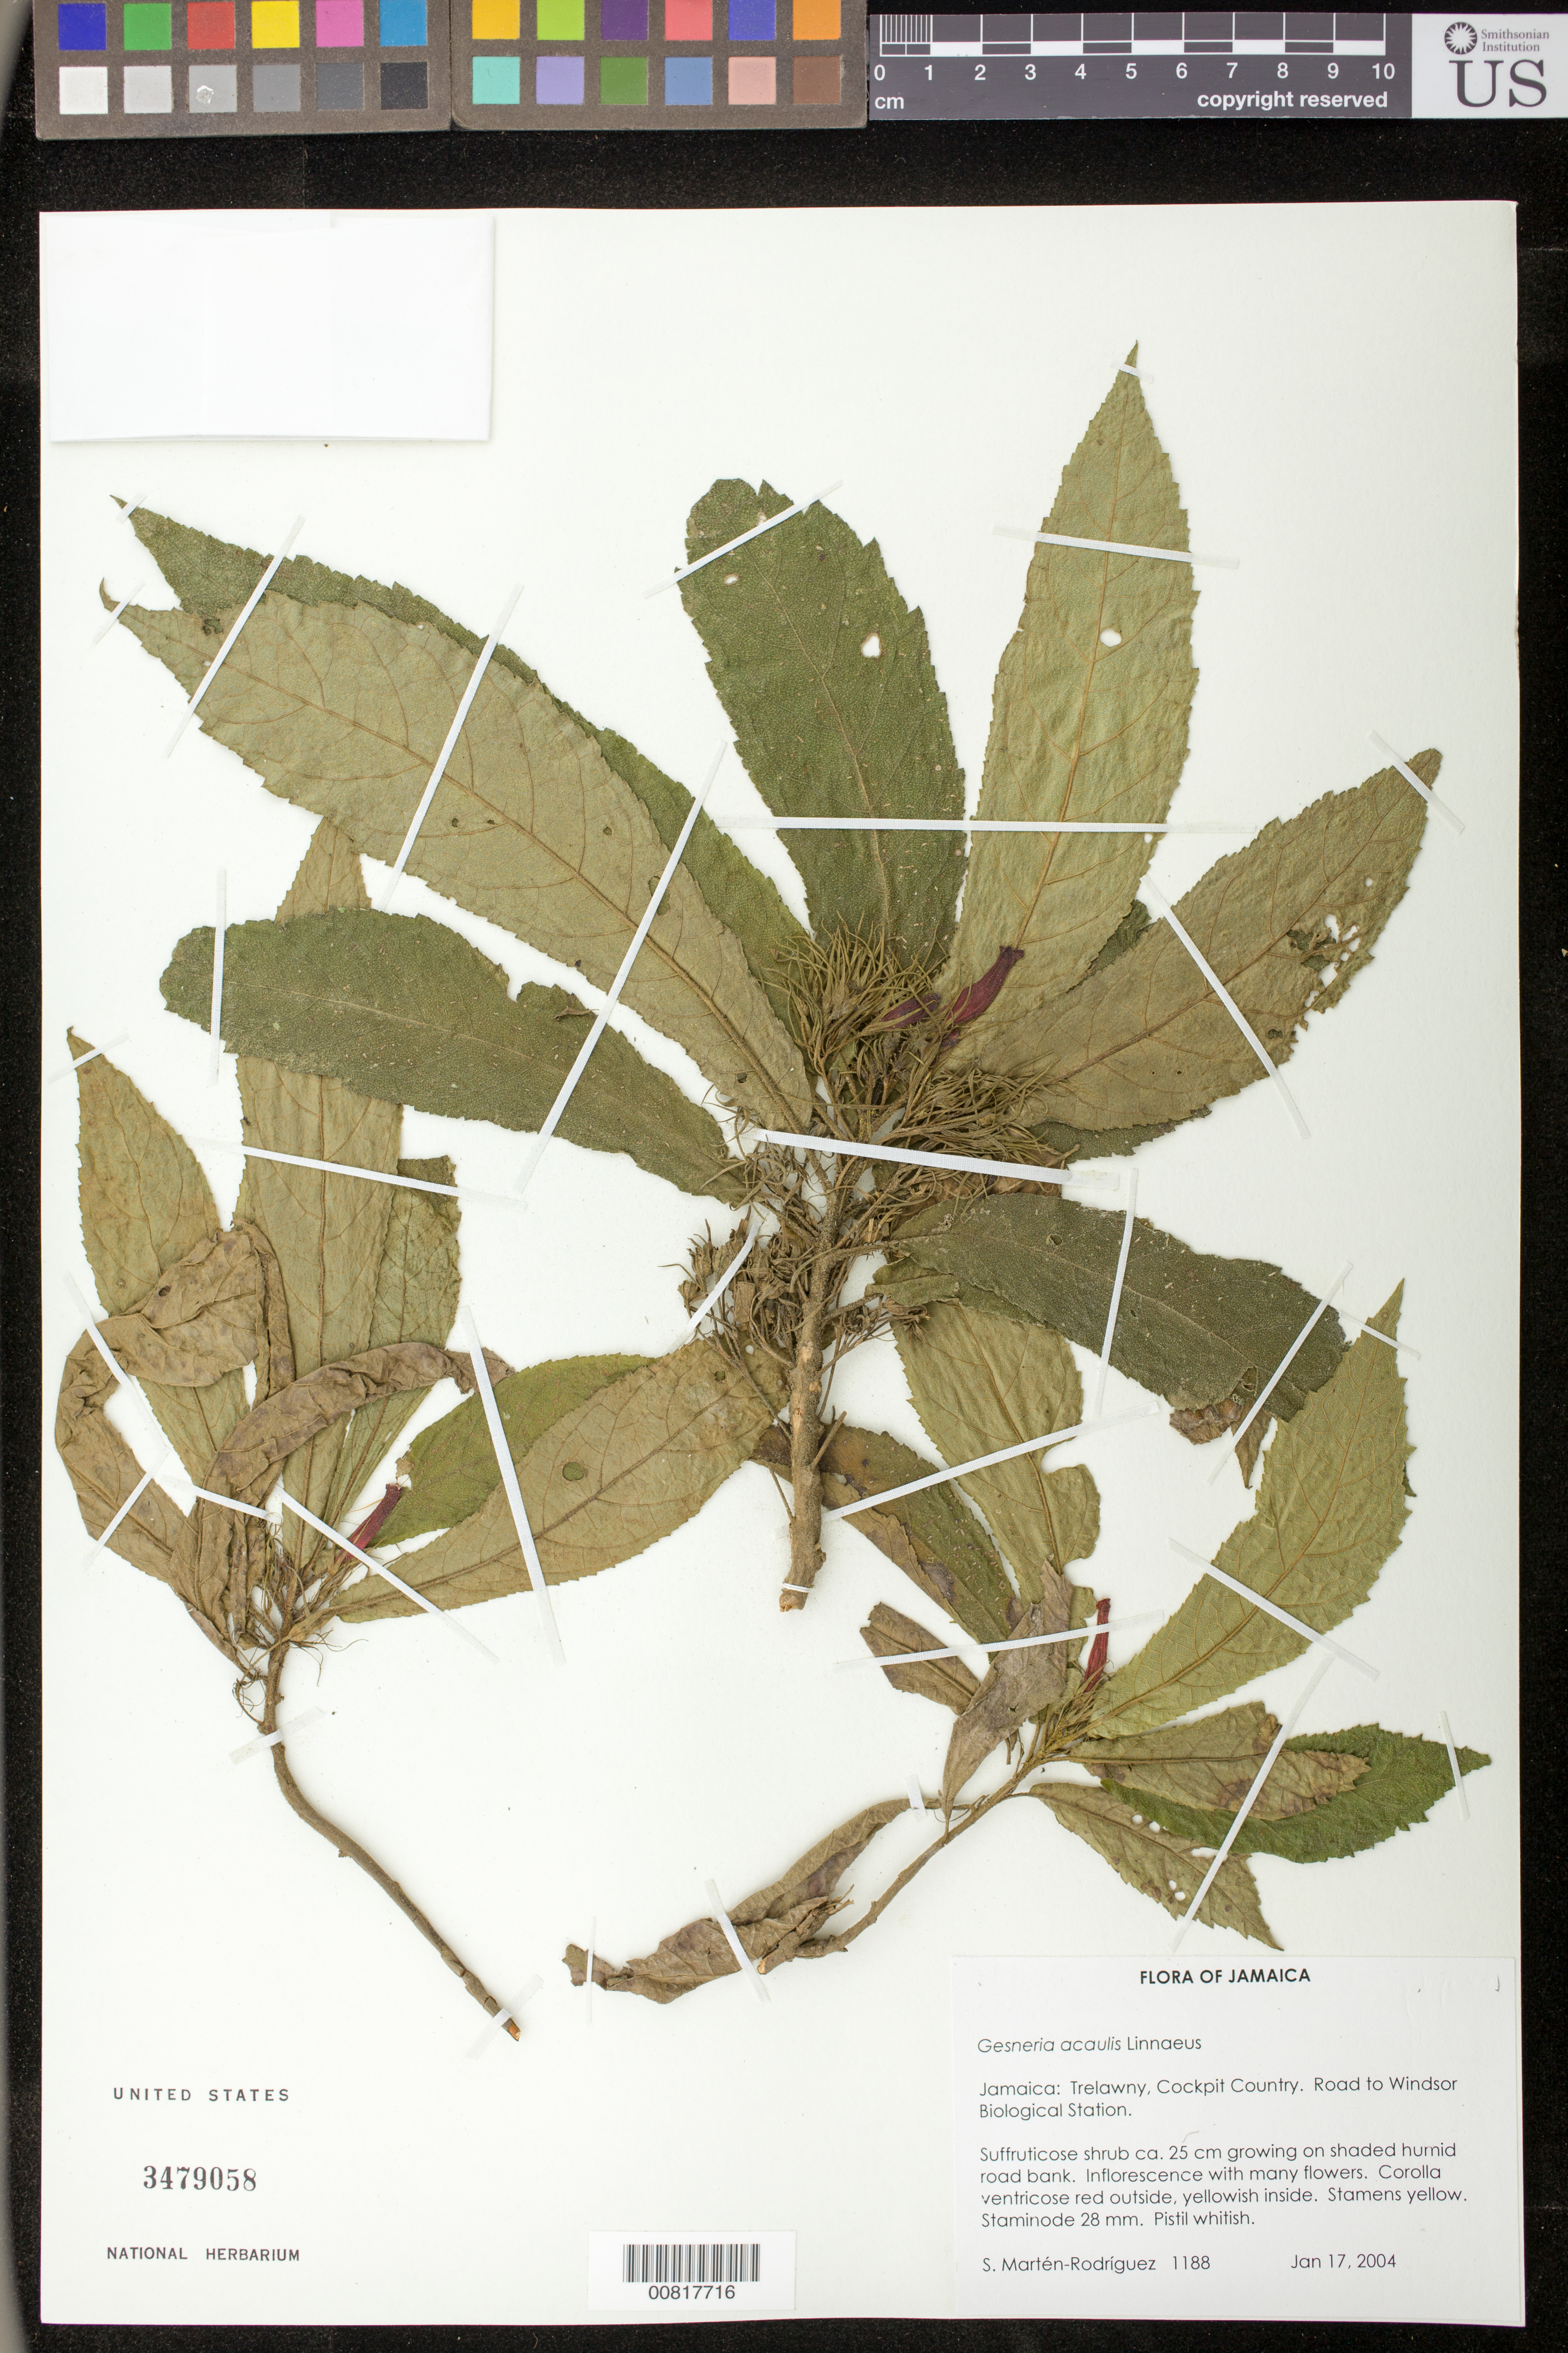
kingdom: Plantae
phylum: Tracheophyta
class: Magnoliopsida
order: Lamiales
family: Gesneriaceae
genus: Gesneria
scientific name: Gesneria acaulis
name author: L.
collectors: S. Martén-Rodríguez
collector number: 1188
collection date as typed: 17 Jan 2004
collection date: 2004-01-17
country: Jamaica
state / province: Trelawny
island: Jamaica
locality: Trelawny: Cockpit Country, road to Windsor Biological Station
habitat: On shaded humid road bank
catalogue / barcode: US 3479058